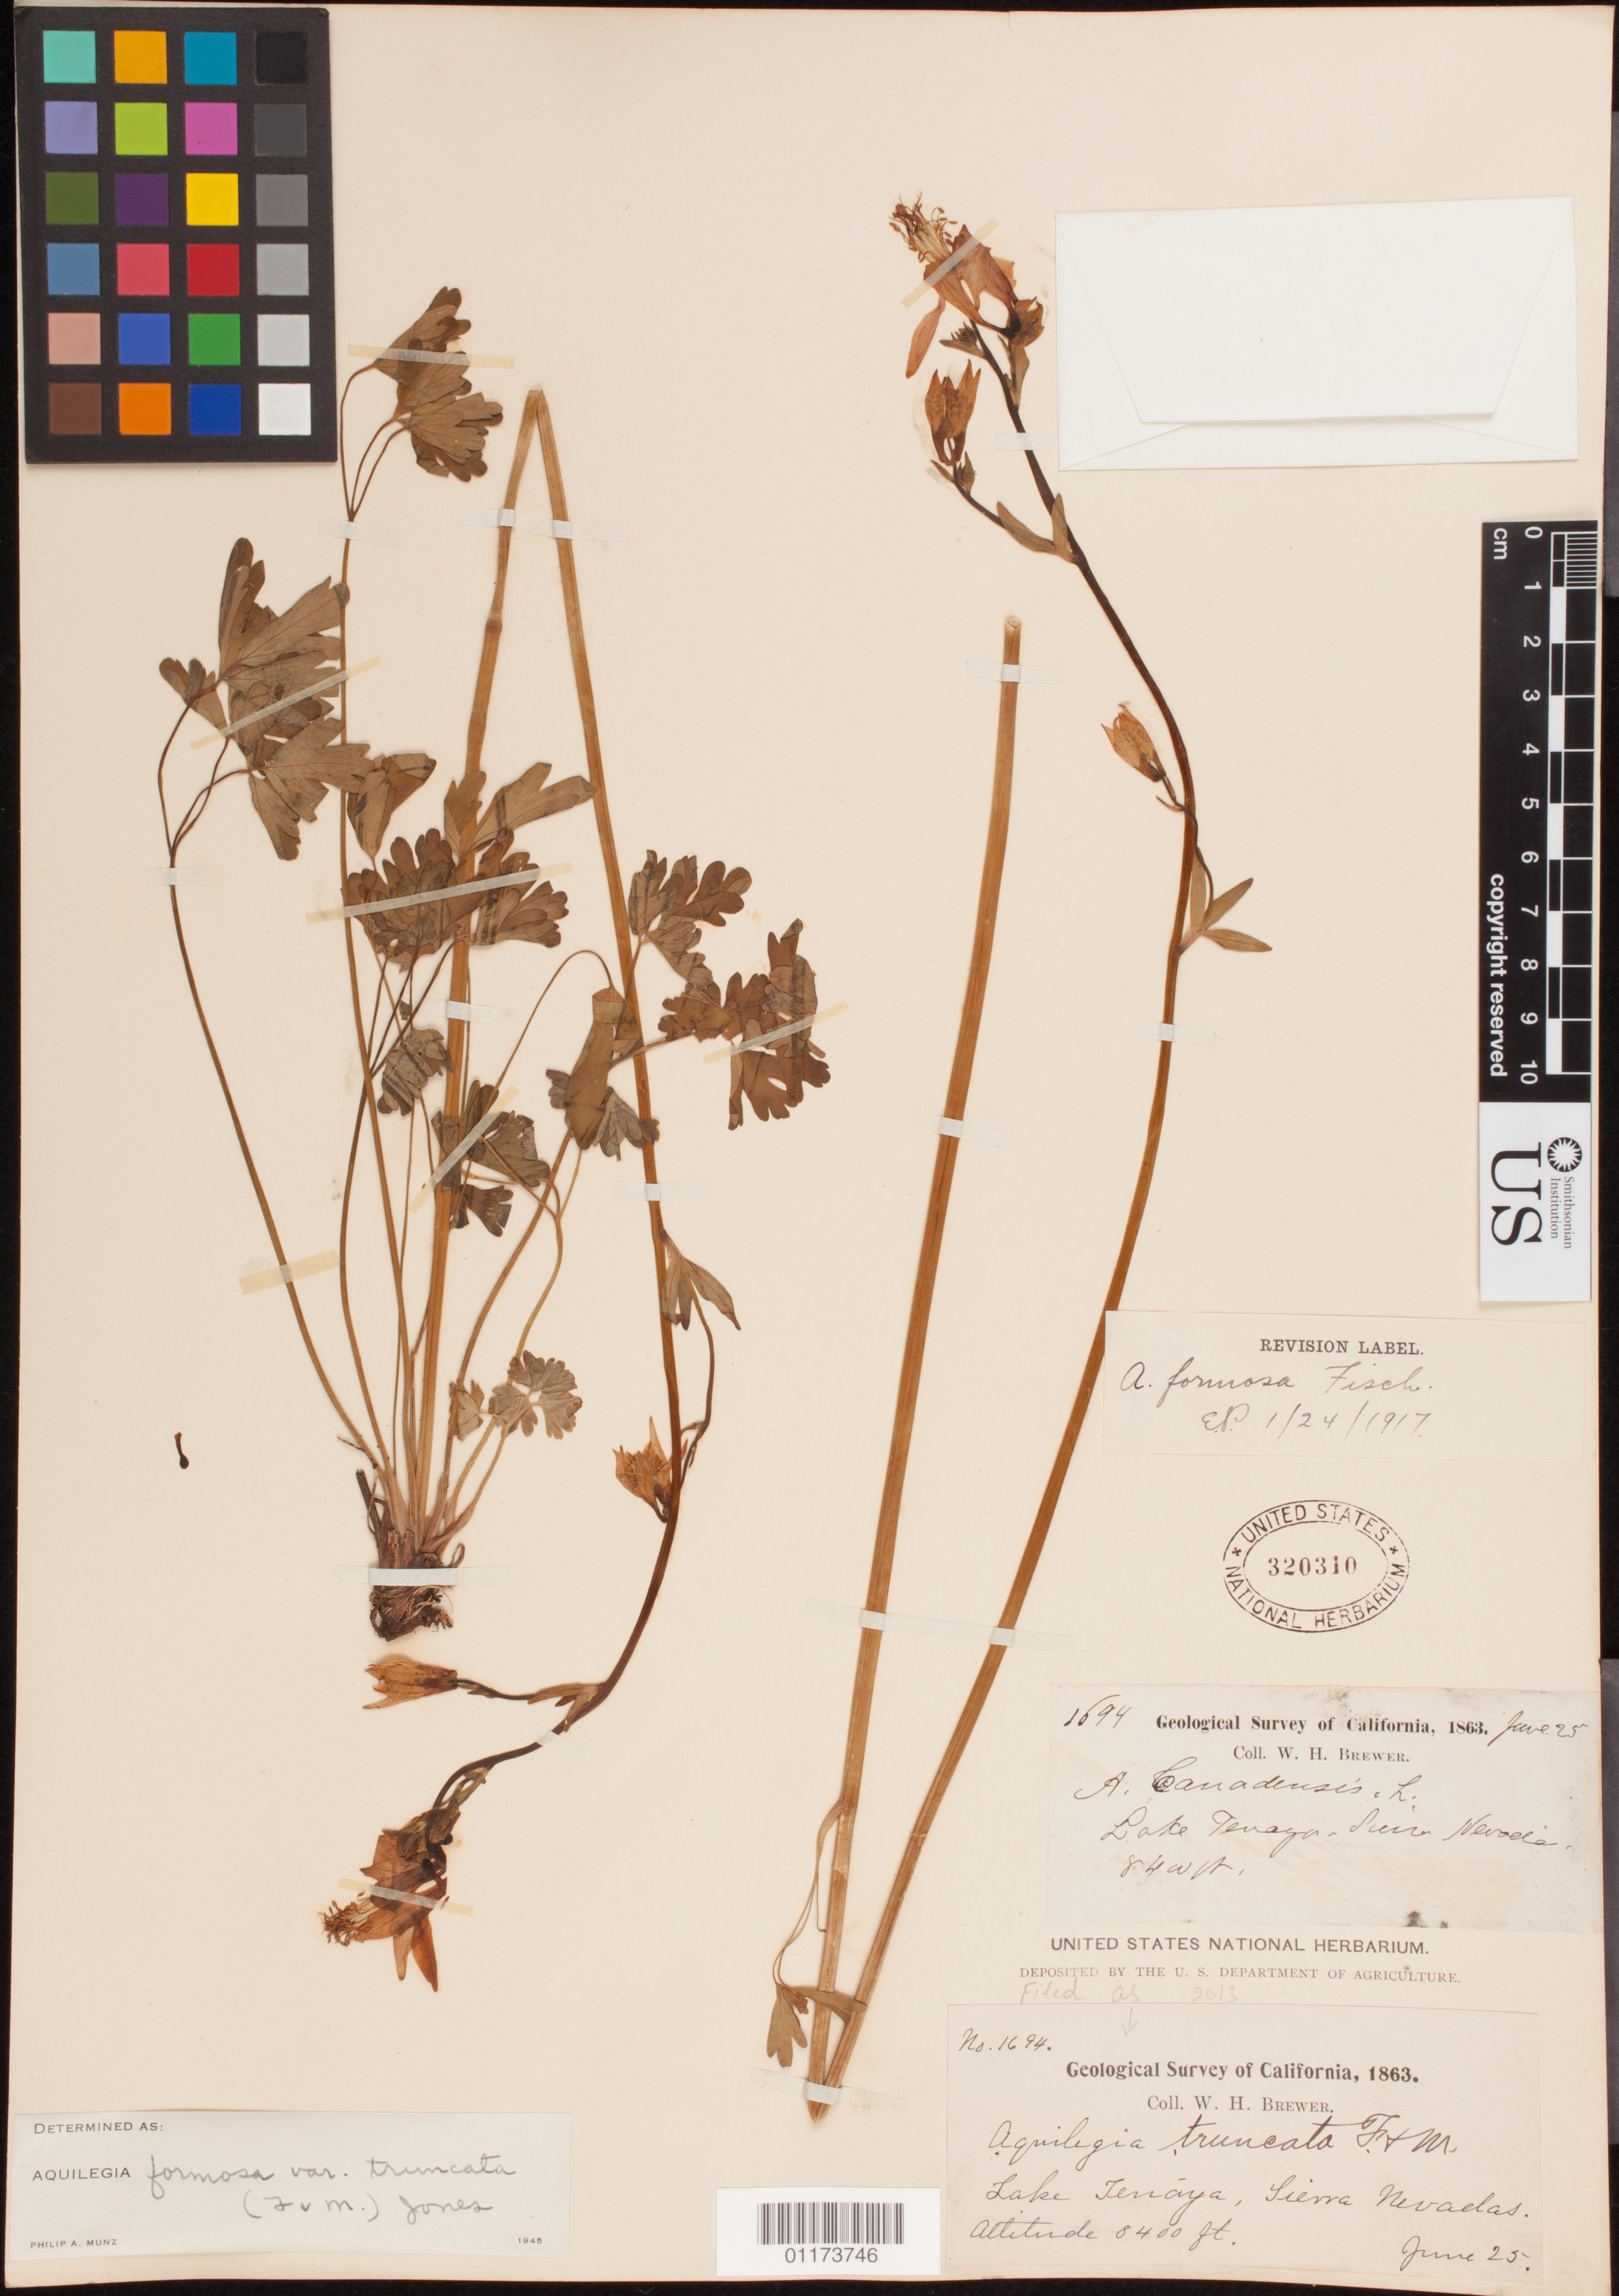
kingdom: Plantae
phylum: Tracheophyta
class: Magnoliopsida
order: Ranunculales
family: Ranunculaceae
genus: Aquilegia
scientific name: Aquilegia truncata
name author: Fisch. & C.A. Mey.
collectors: W. H. Brewer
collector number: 1694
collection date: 1863-06-25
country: United States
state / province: California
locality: Lake Tenaya, Sierra Nevada.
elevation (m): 2560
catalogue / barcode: US 320310